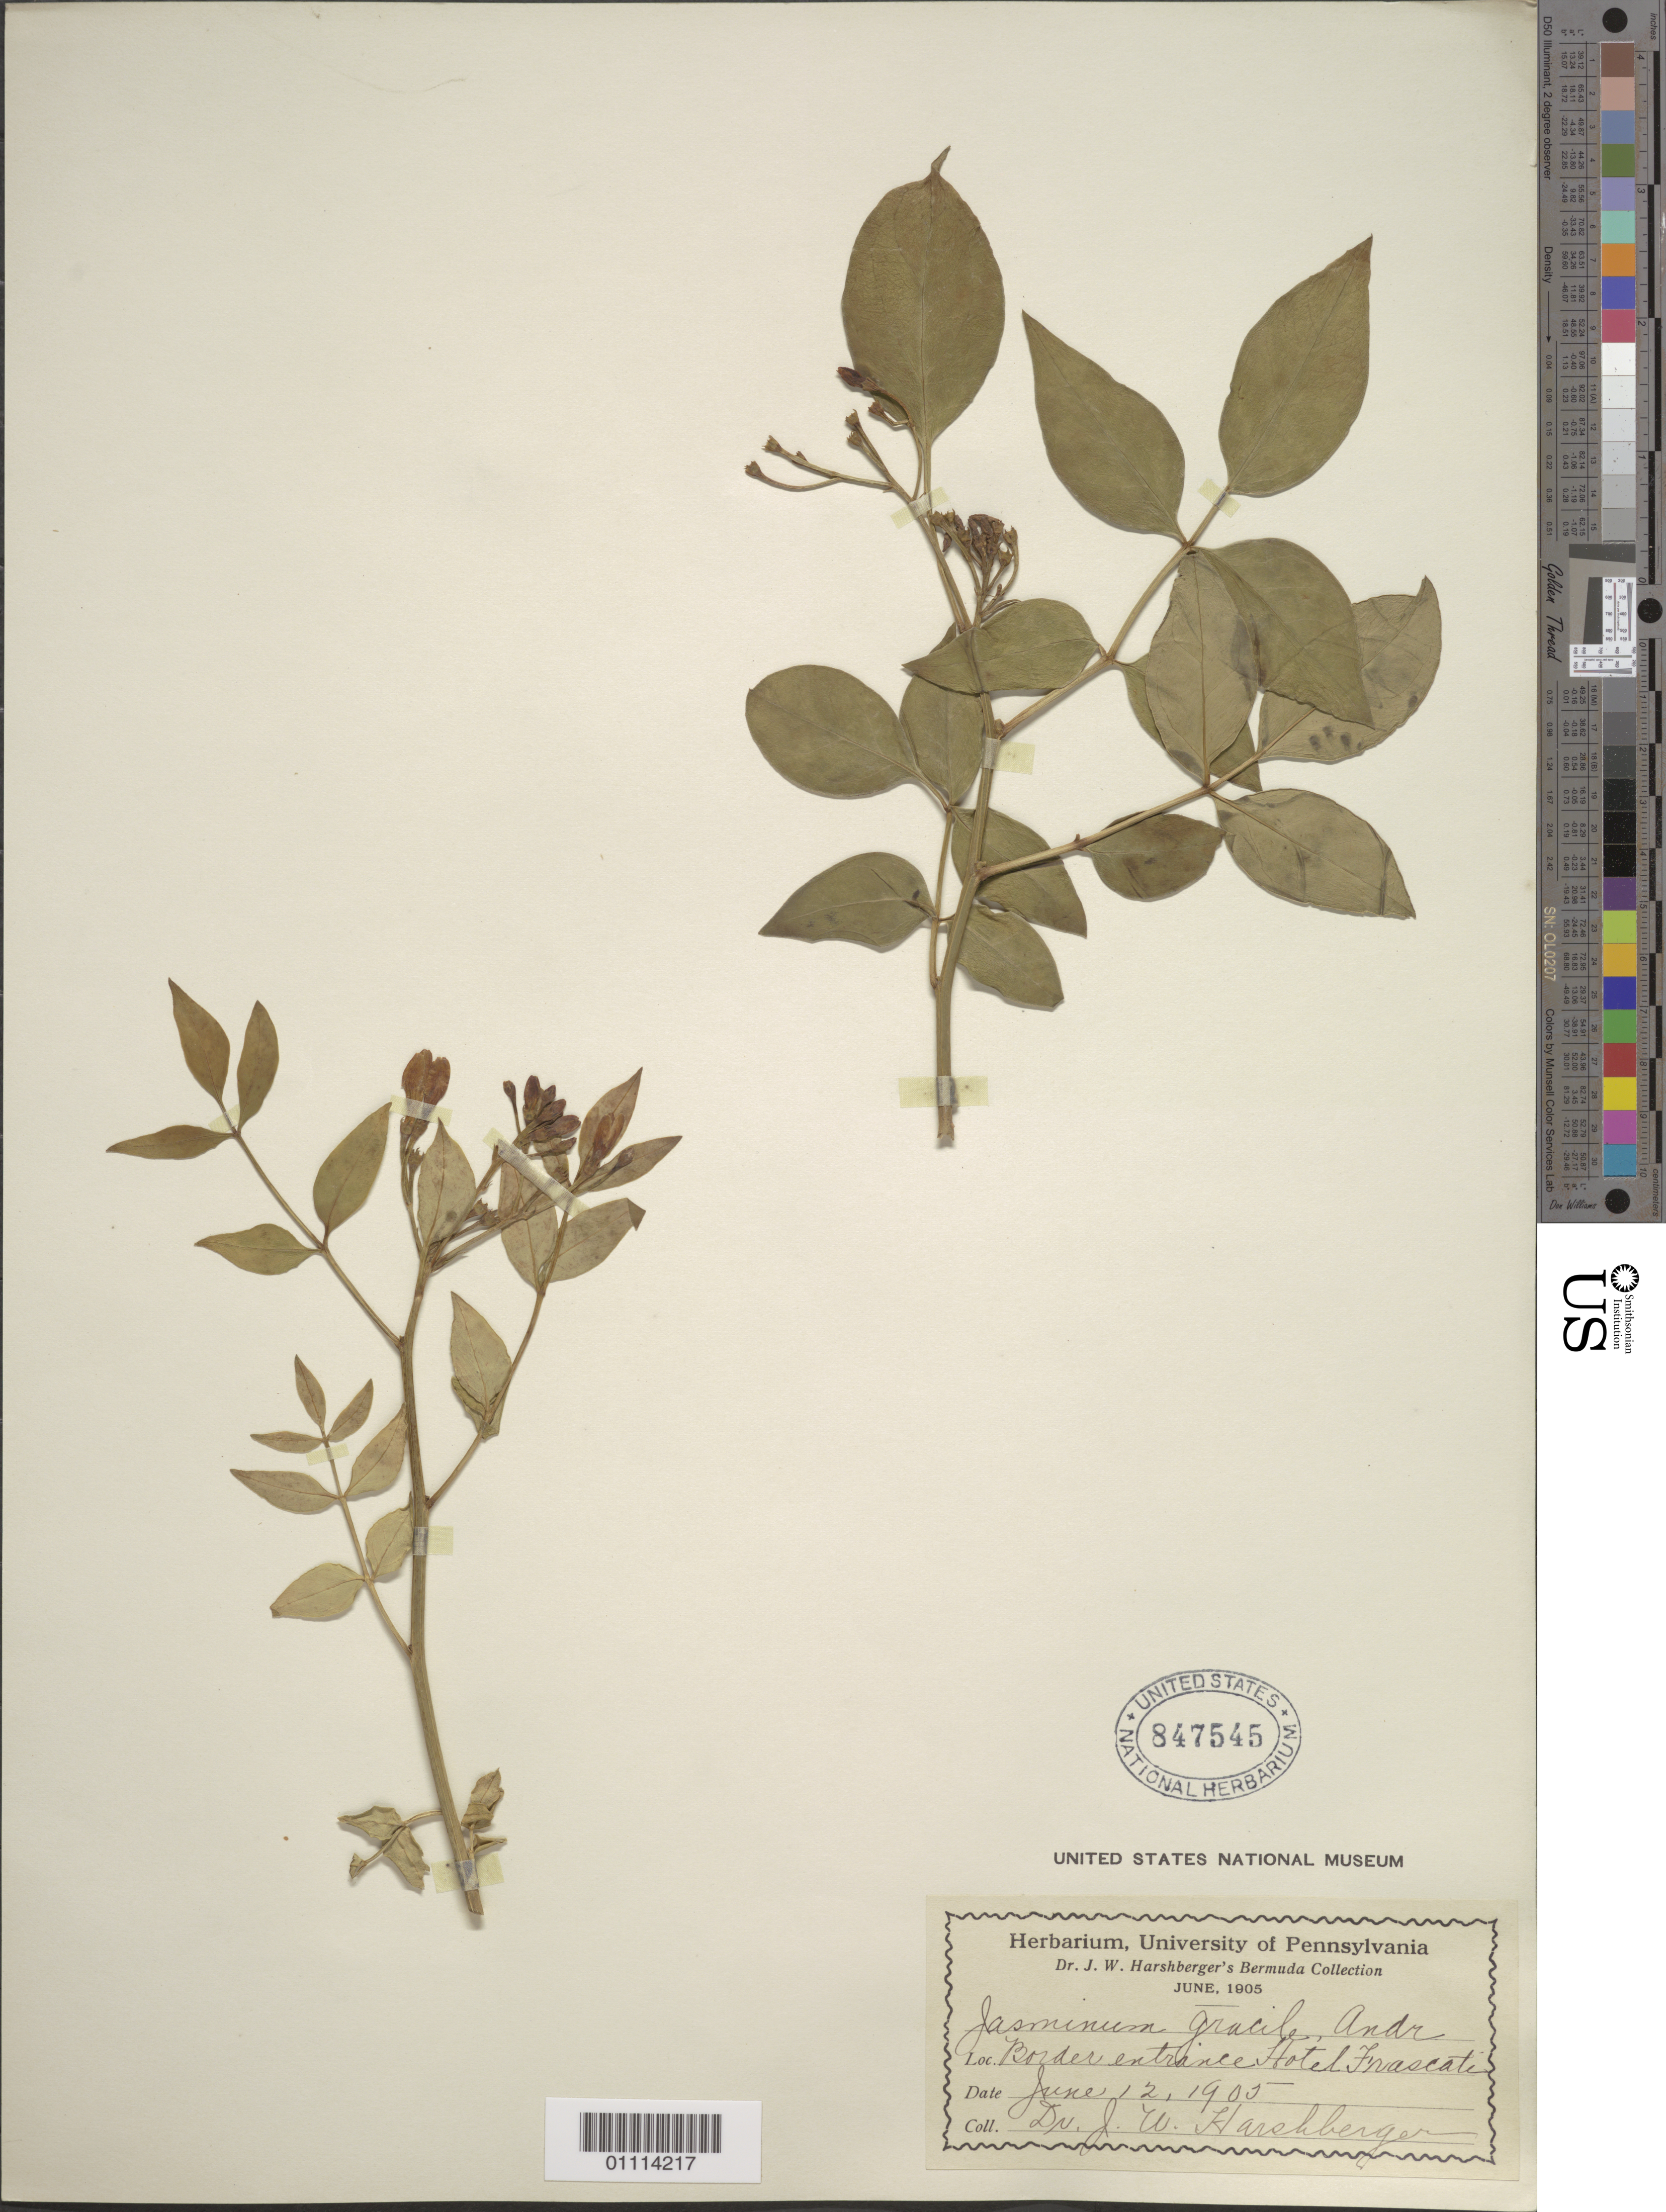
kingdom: Plantae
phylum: Tracheophyta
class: Magnoliopsida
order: Lamiales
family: Oleaceae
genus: Jasminum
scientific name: Jasminum gracile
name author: Andrews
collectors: J. A. Harshberger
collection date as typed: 12 Jun 1905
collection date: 1905-06-12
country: Bermuda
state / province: Hamilton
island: Bermuda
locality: Border entrance Hotel Frascati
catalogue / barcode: US 847545